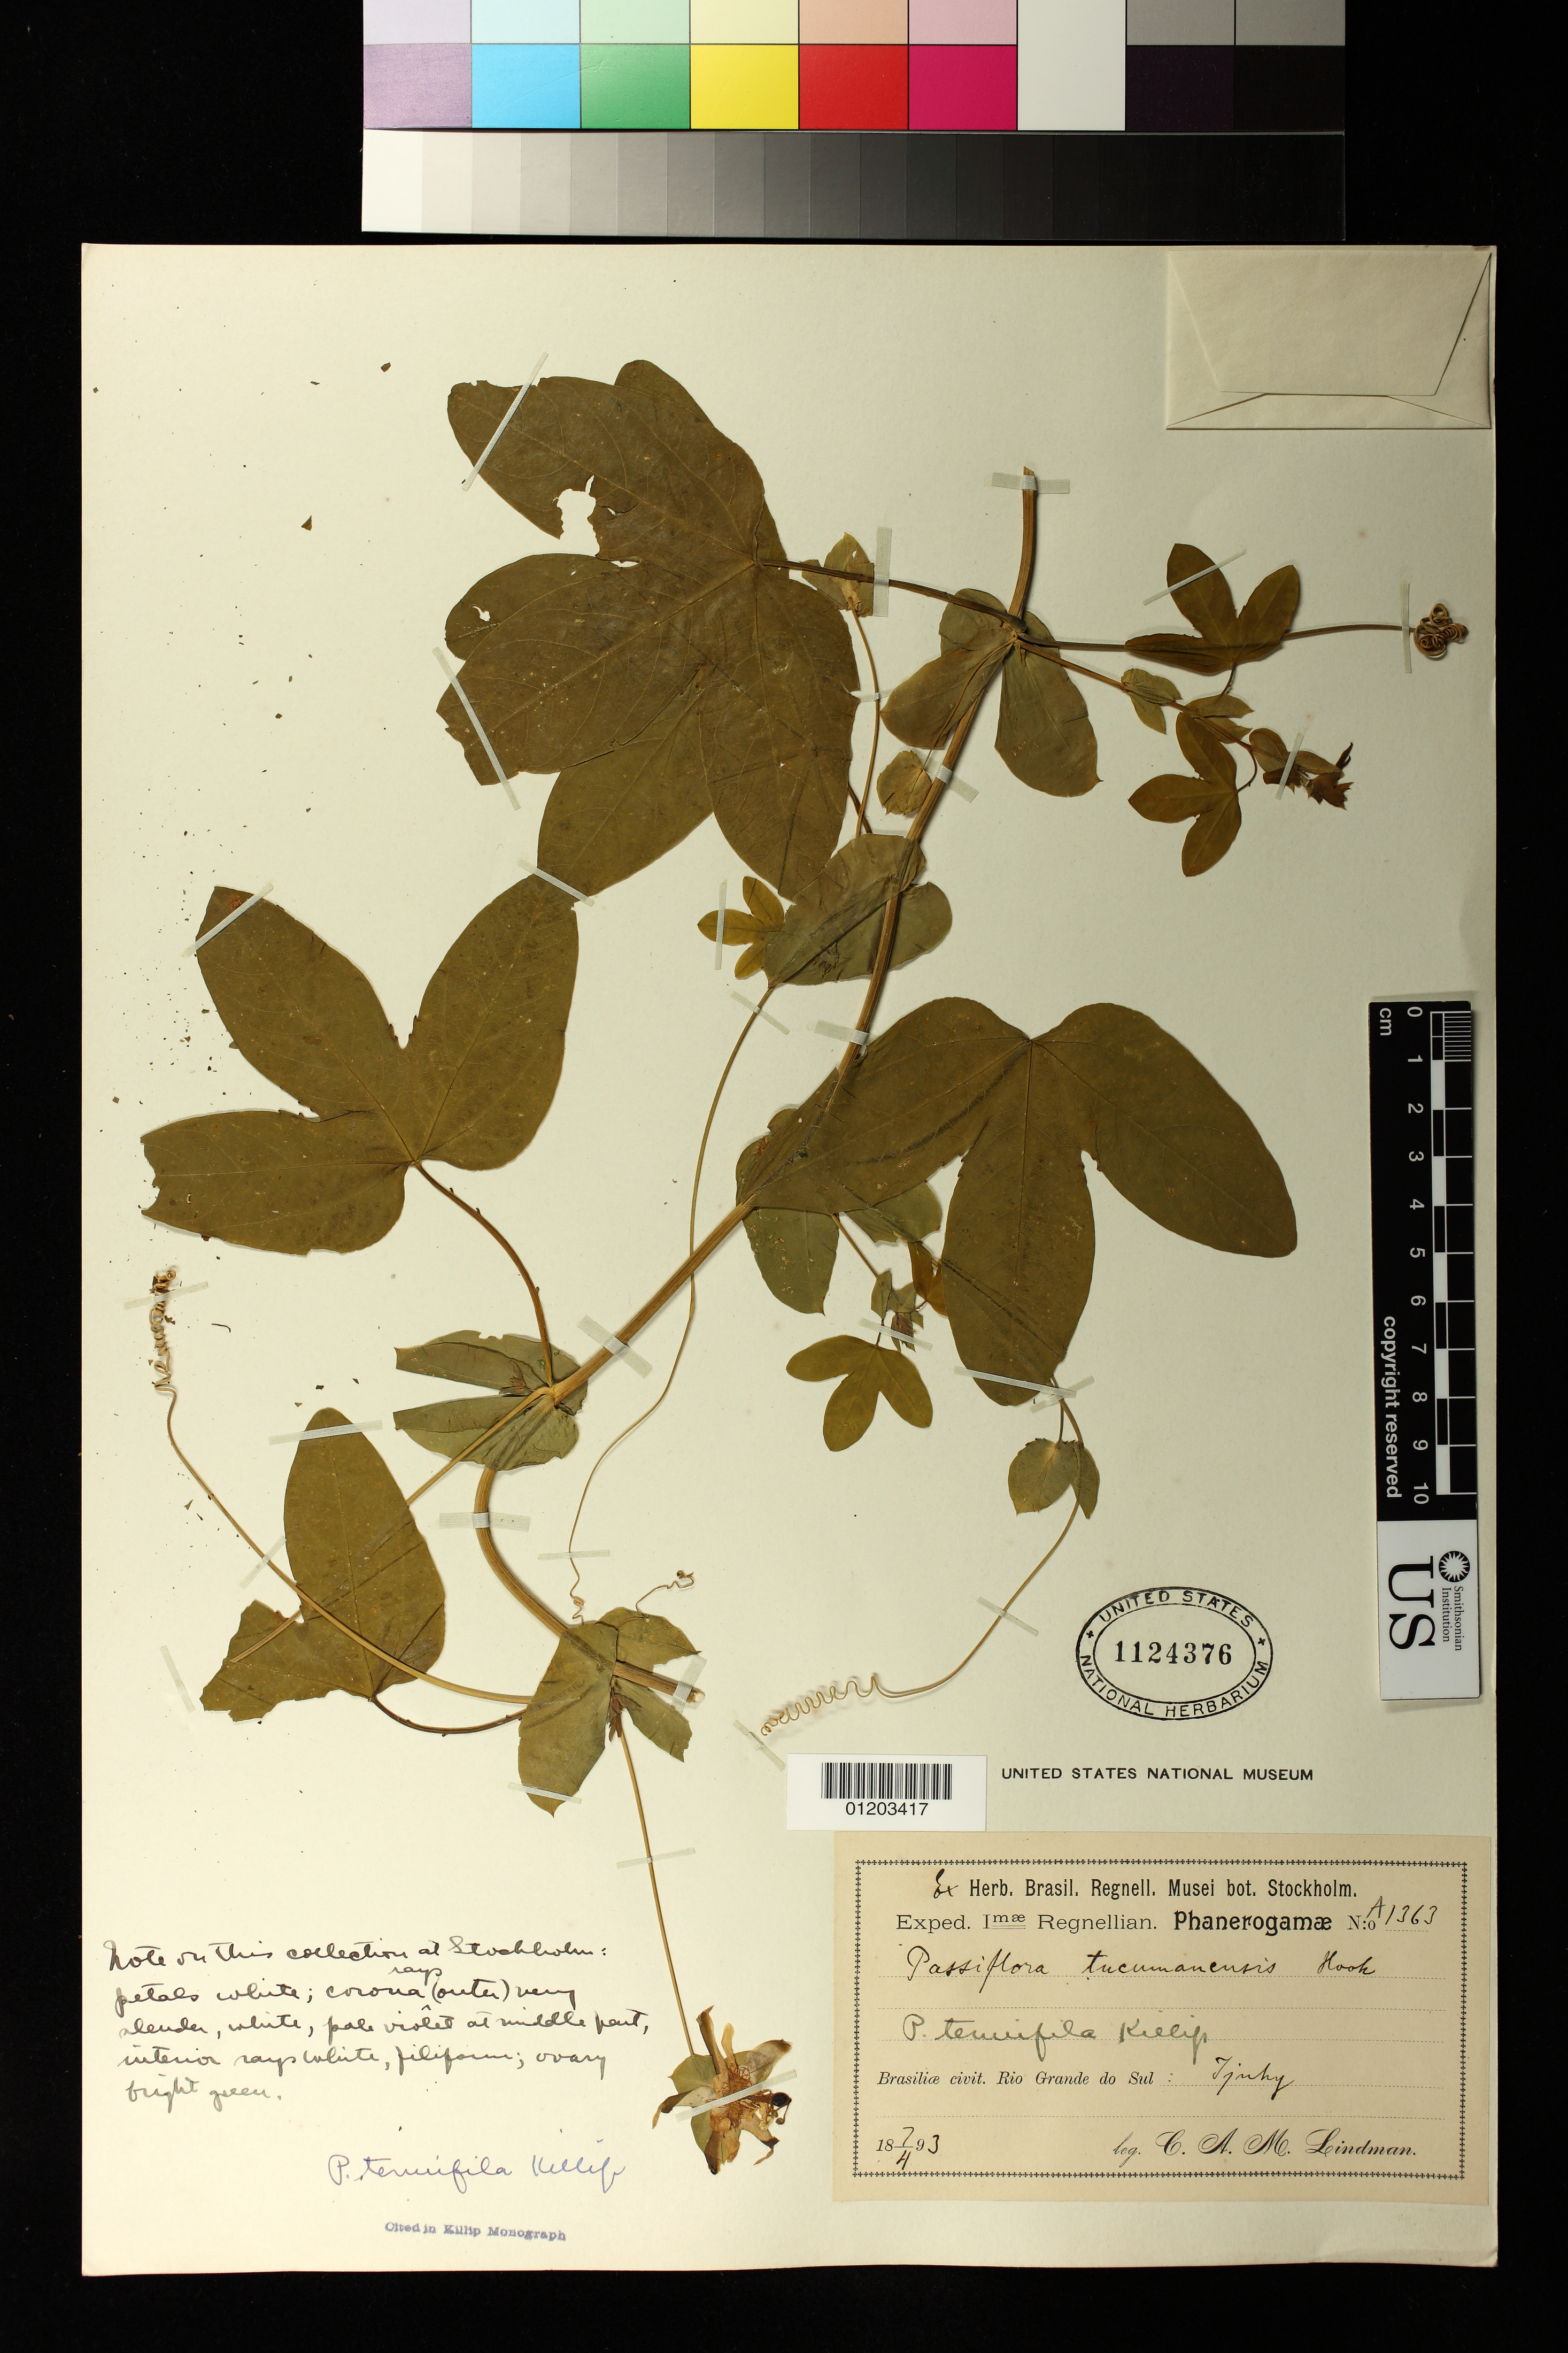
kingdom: Plantae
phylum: Tracheophyta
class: Magnoliopsida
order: Malpighiales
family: Passifloraceae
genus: Passiflora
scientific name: Passiflora tenuifila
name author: Killip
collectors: C. Lindman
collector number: A1363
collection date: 1893-07-04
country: Brazil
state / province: Rio Grande do Sul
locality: Ijuhy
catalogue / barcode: US 1124376